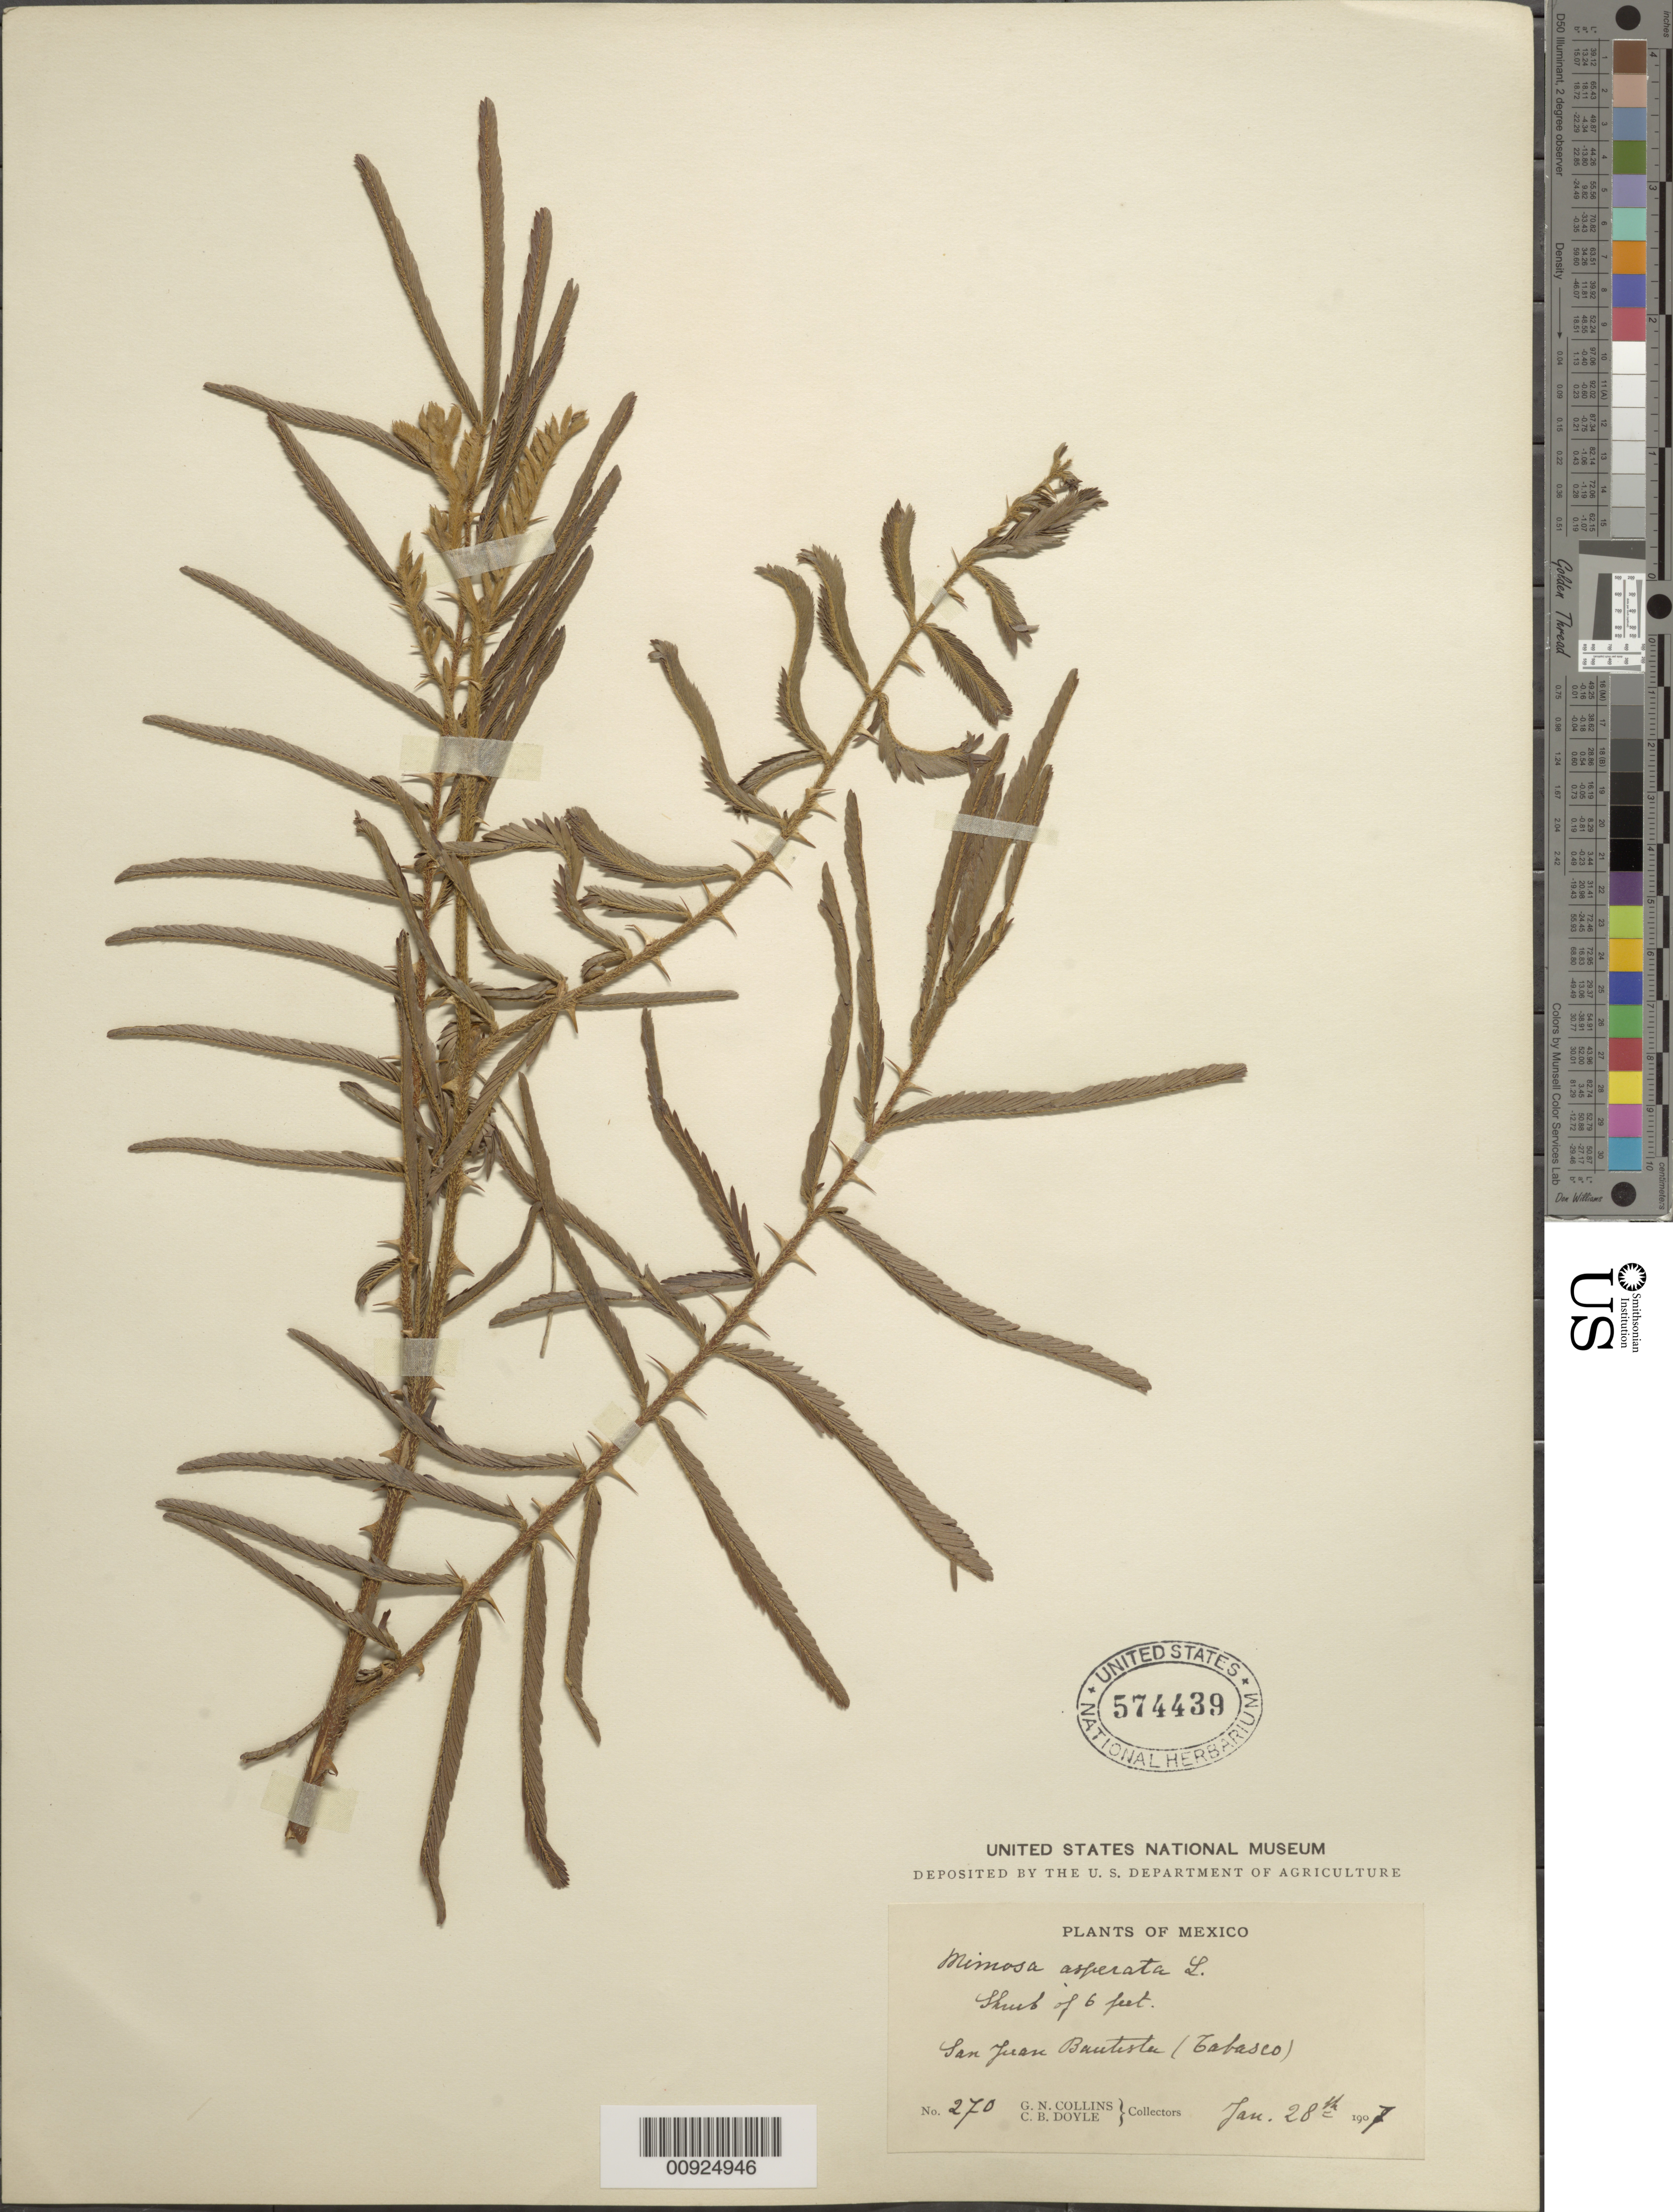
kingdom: Plantae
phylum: Tracheophyta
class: Magnoliopsida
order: Fabales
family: Fabaceae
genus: Mimosa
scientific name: Mimosa pigra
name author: L.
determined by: Strong, Mark T., (BOT), Smithsonian Institution - National Museum of Natural History (UNITED STATES)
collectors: G. N. Collins & C. Doyle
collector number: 270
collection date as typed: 28 Jan 1907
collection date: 1907-01-28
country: Mexico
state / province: Tabasco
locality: San Juan Bautista (Tabasco).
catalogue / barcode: US 574439